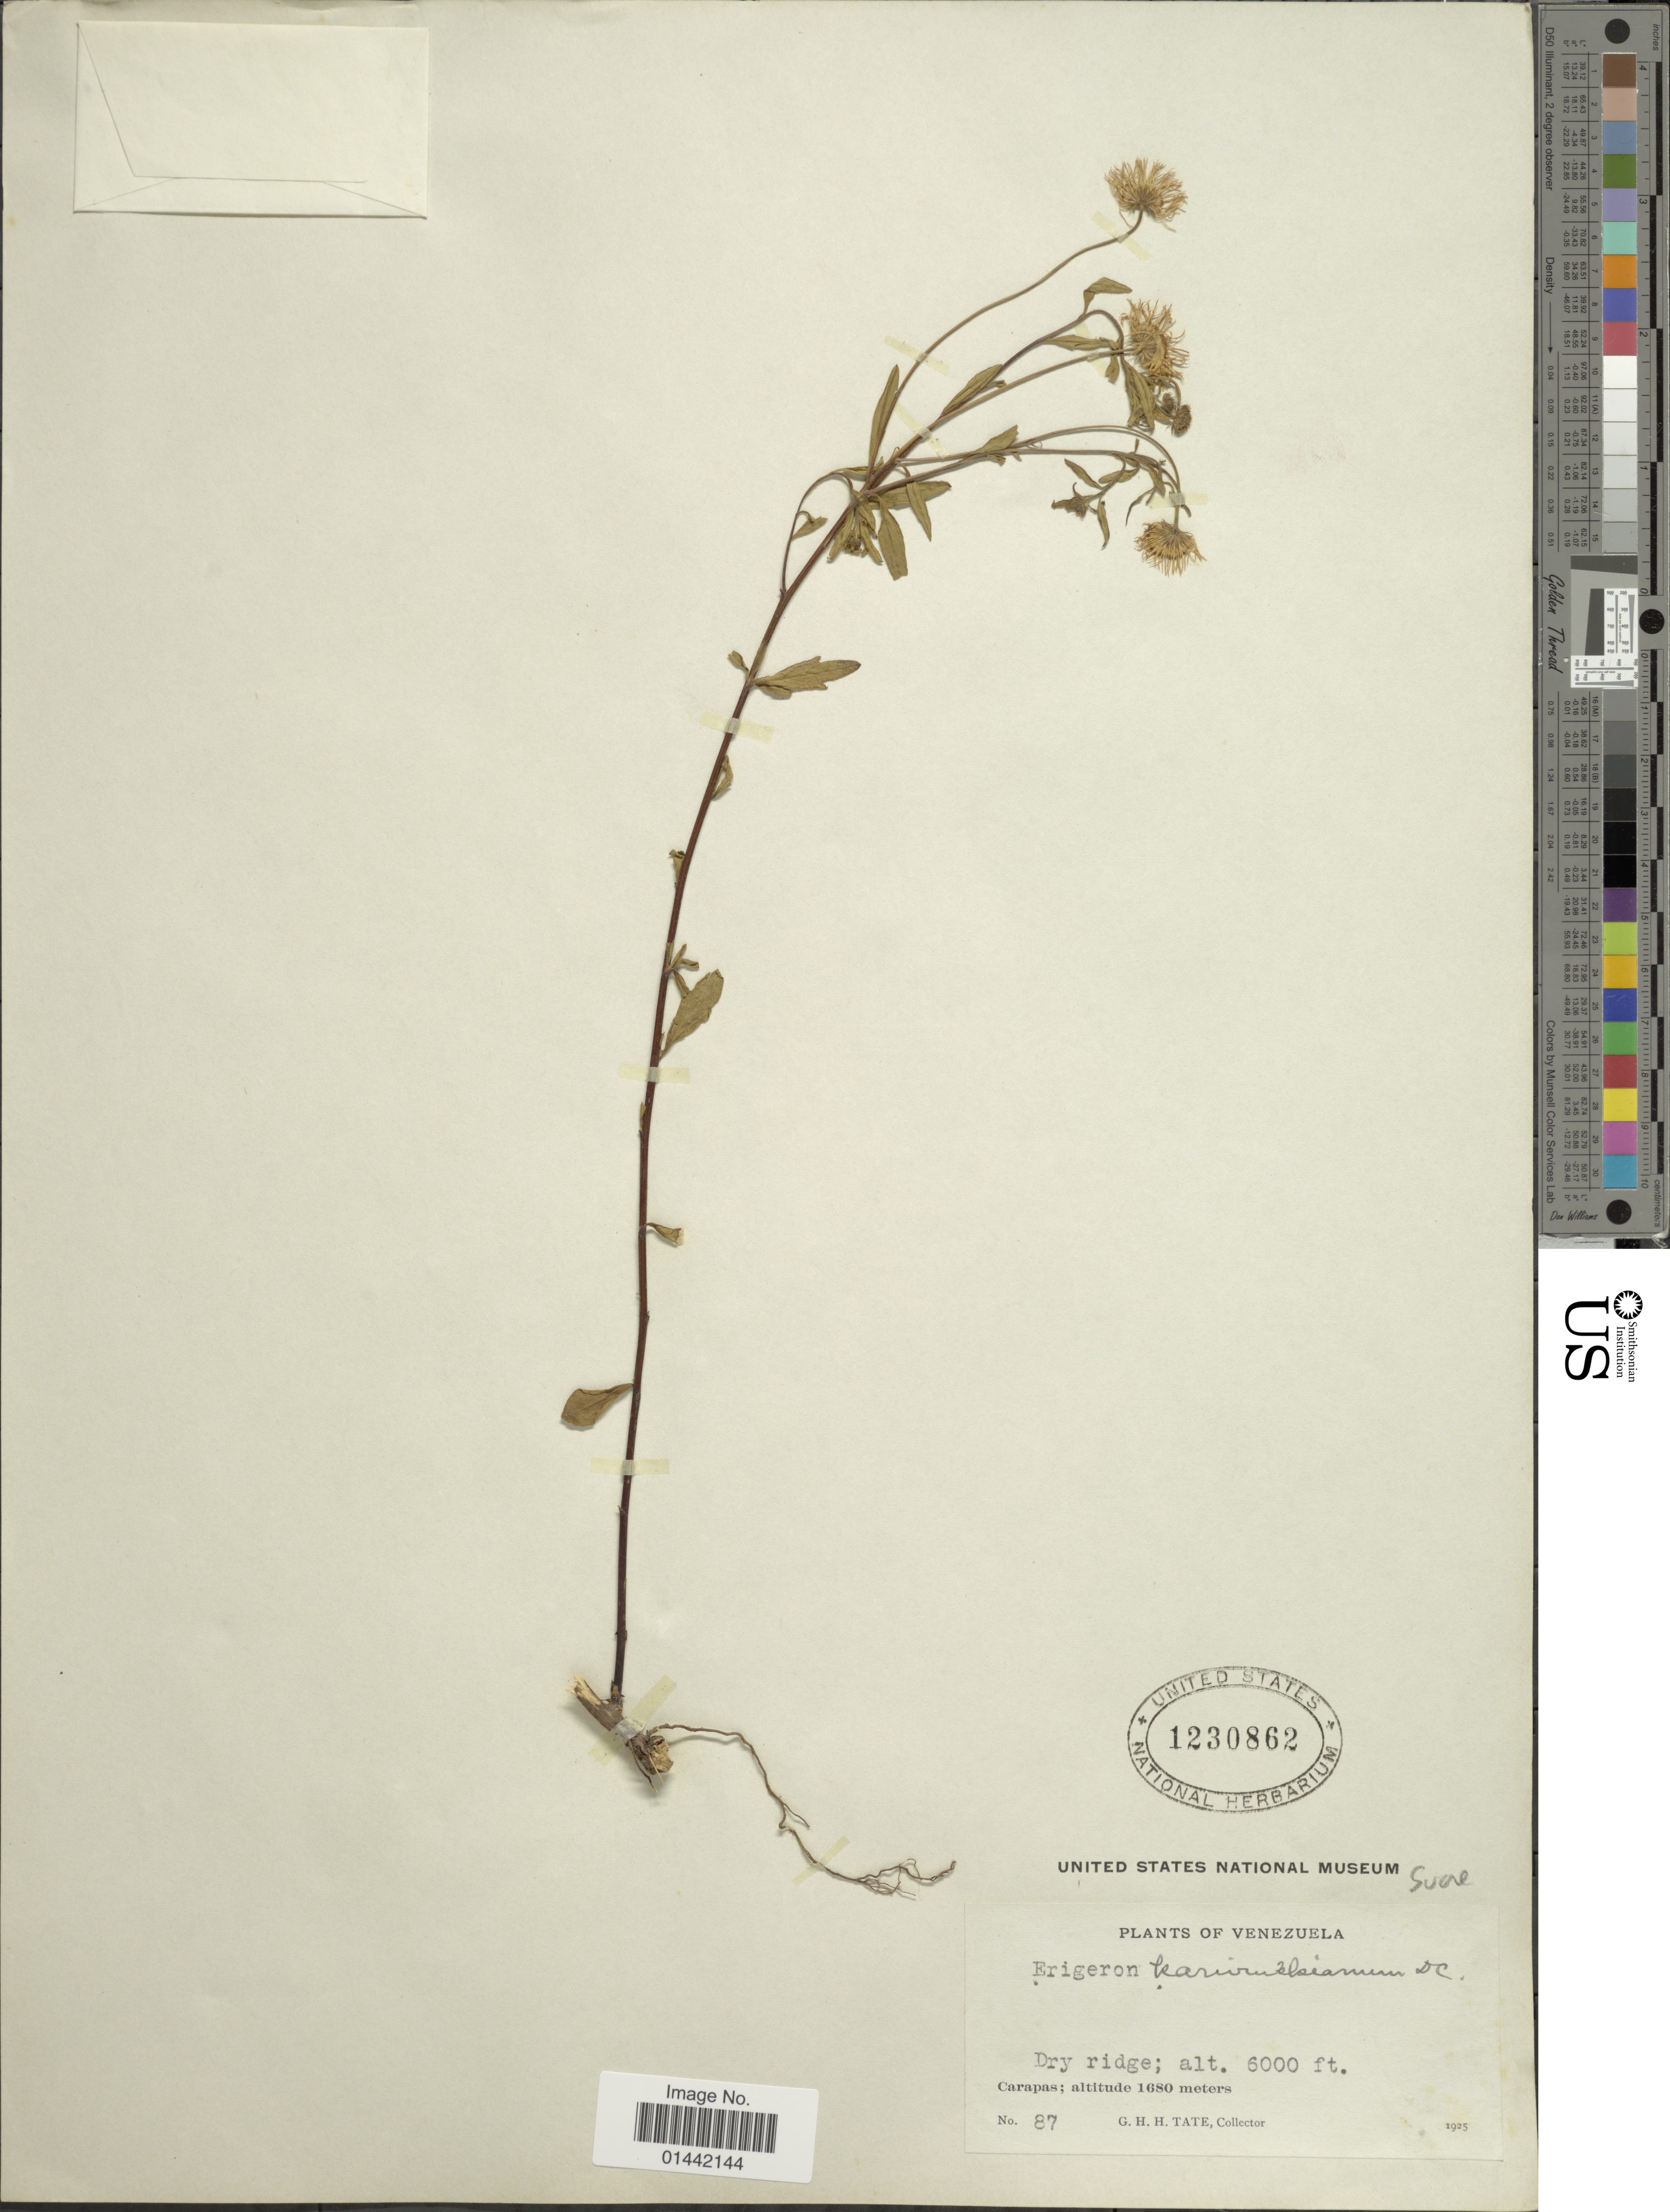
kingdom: Plantae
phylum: Tracheophyta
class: Magnoliopsida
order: Asterales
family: Asteraceae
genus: Erigeron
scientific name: Erigeron karvinskianus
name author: DC.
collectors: G. Tate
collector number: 87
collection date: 1925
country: Venezuela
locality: Dry ridge, Carapas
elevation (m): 1829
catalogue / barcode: US 1230862